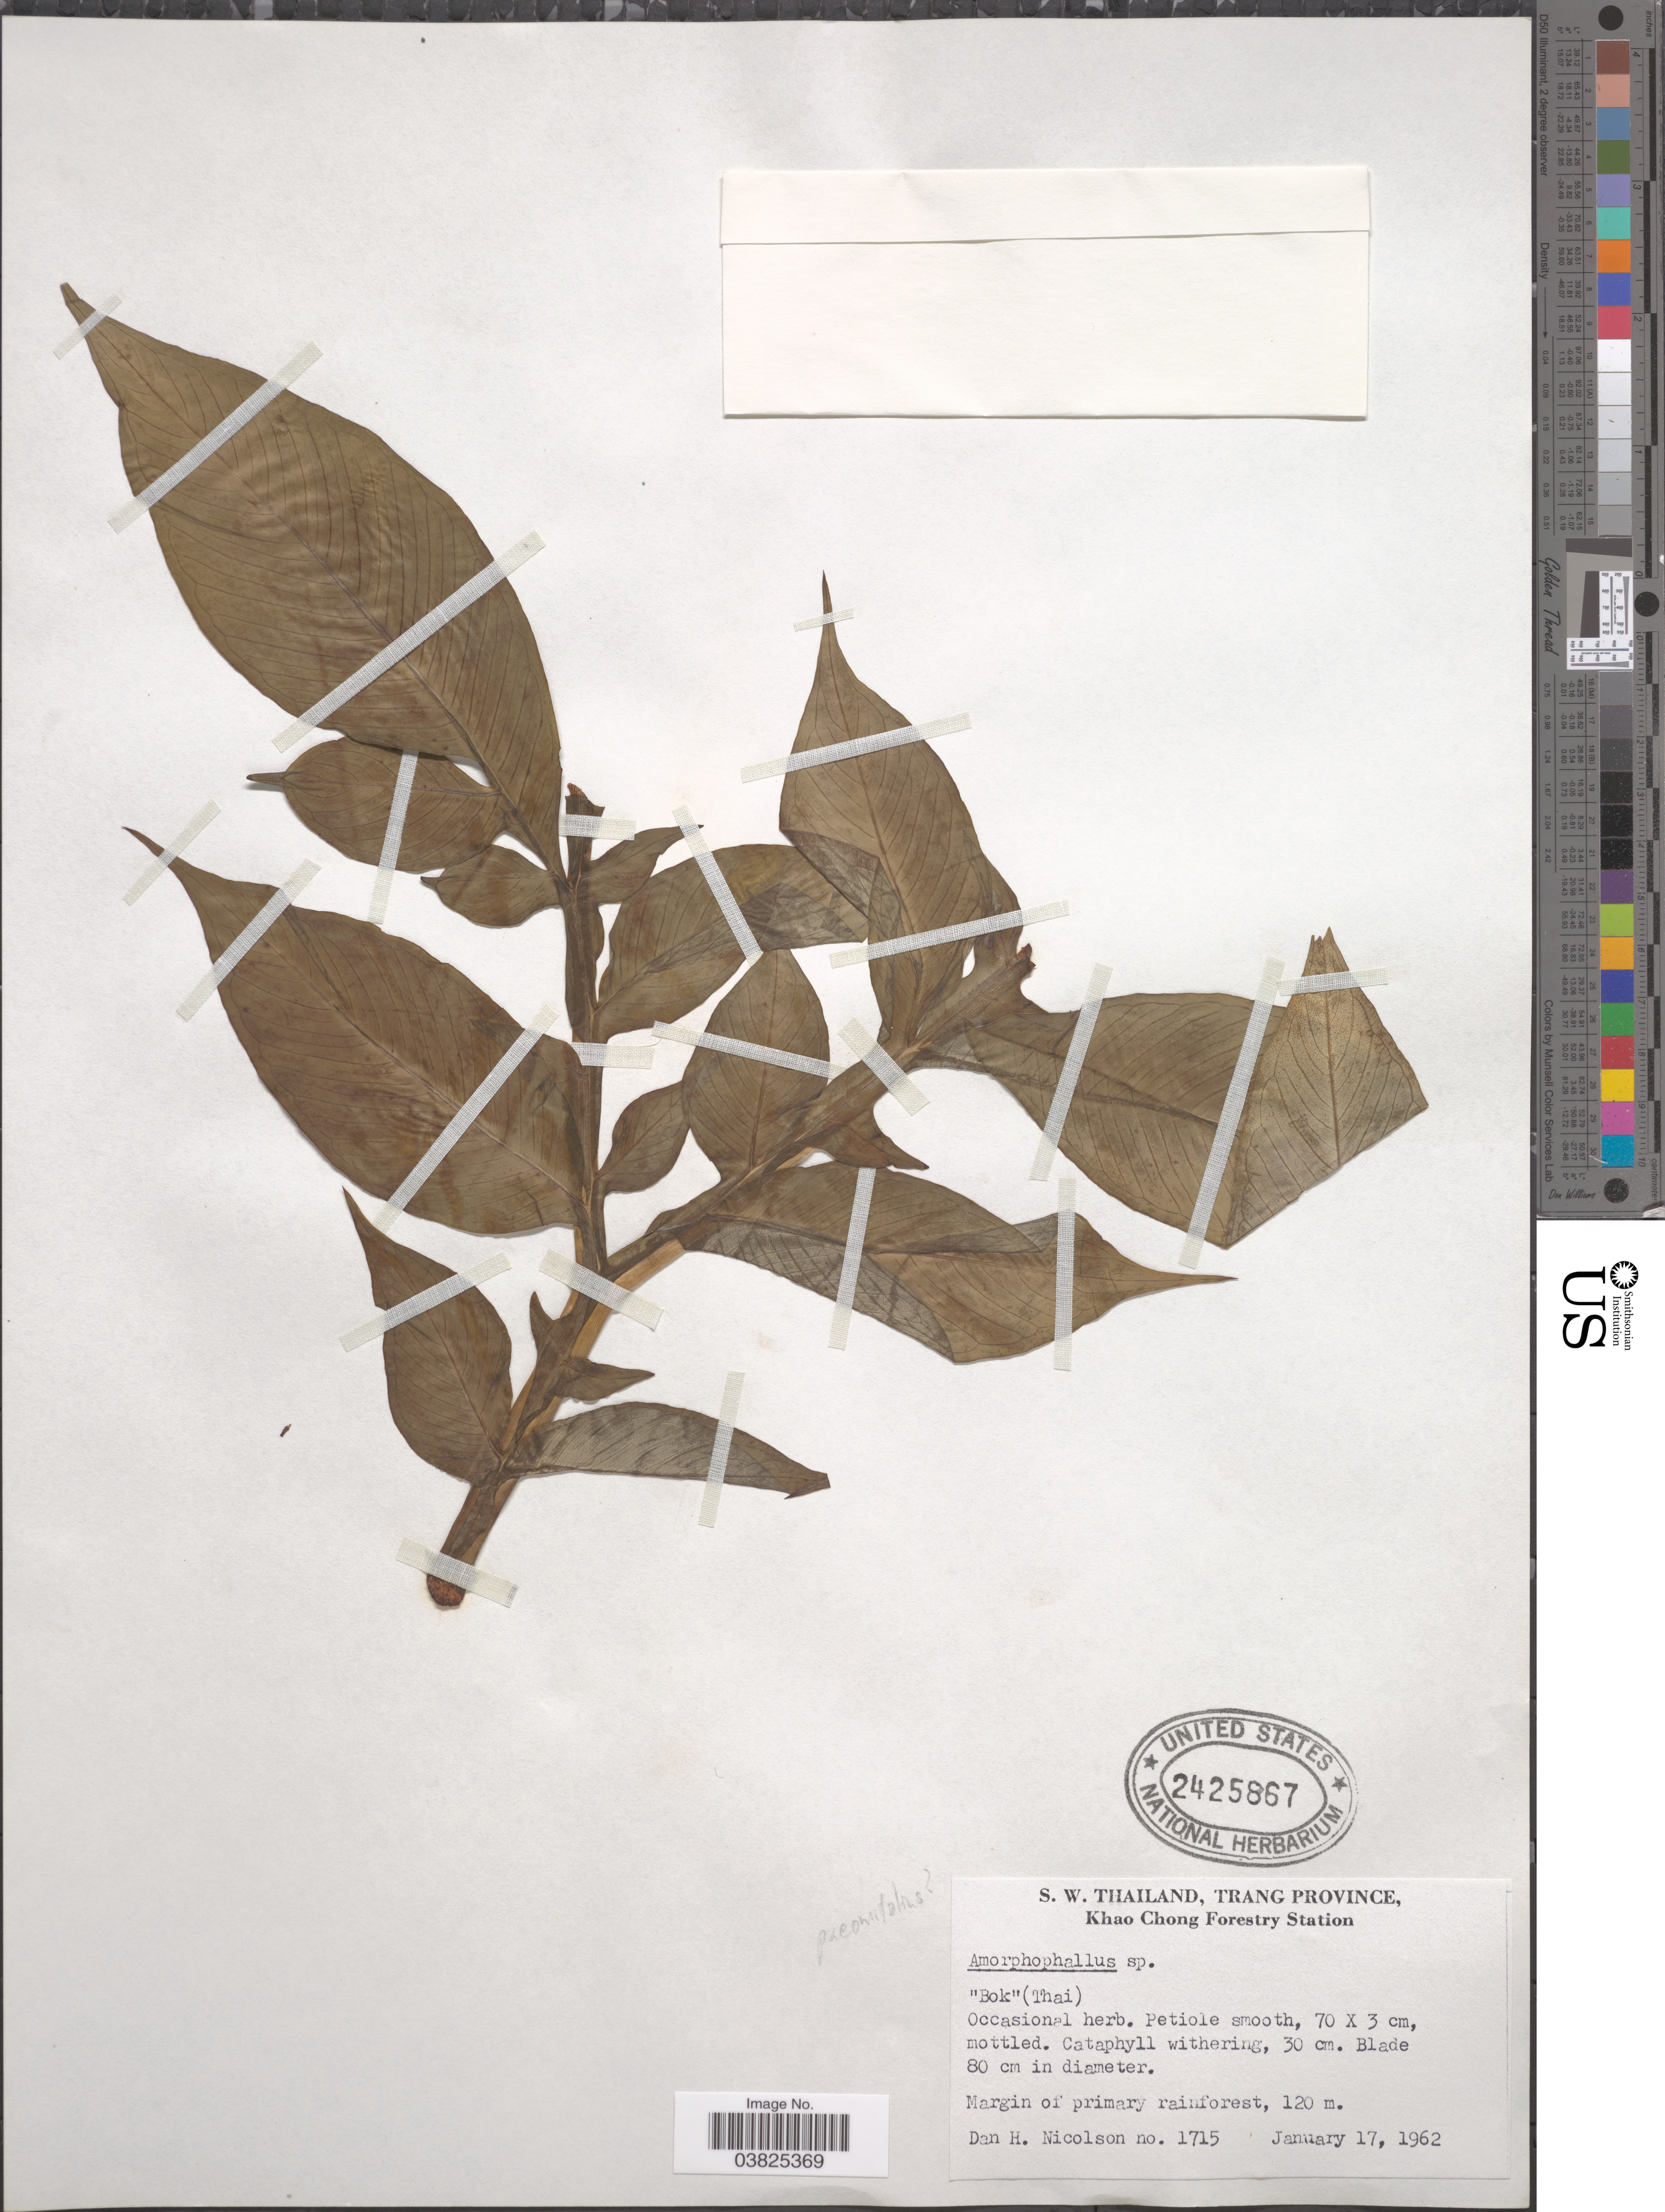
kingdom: Plantae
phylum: Tracheophyta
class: Liliopsida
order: Alismatales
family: Araceae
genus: Amorphophallus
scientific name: Amorphophallus sp.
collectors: D. H. Nicolson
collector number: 1715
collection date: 1962-01-17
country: Thailand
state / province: Trang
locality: S. W. Thailand. Khao Chong Forestry Station.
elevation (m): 120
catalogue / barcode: US 2425867